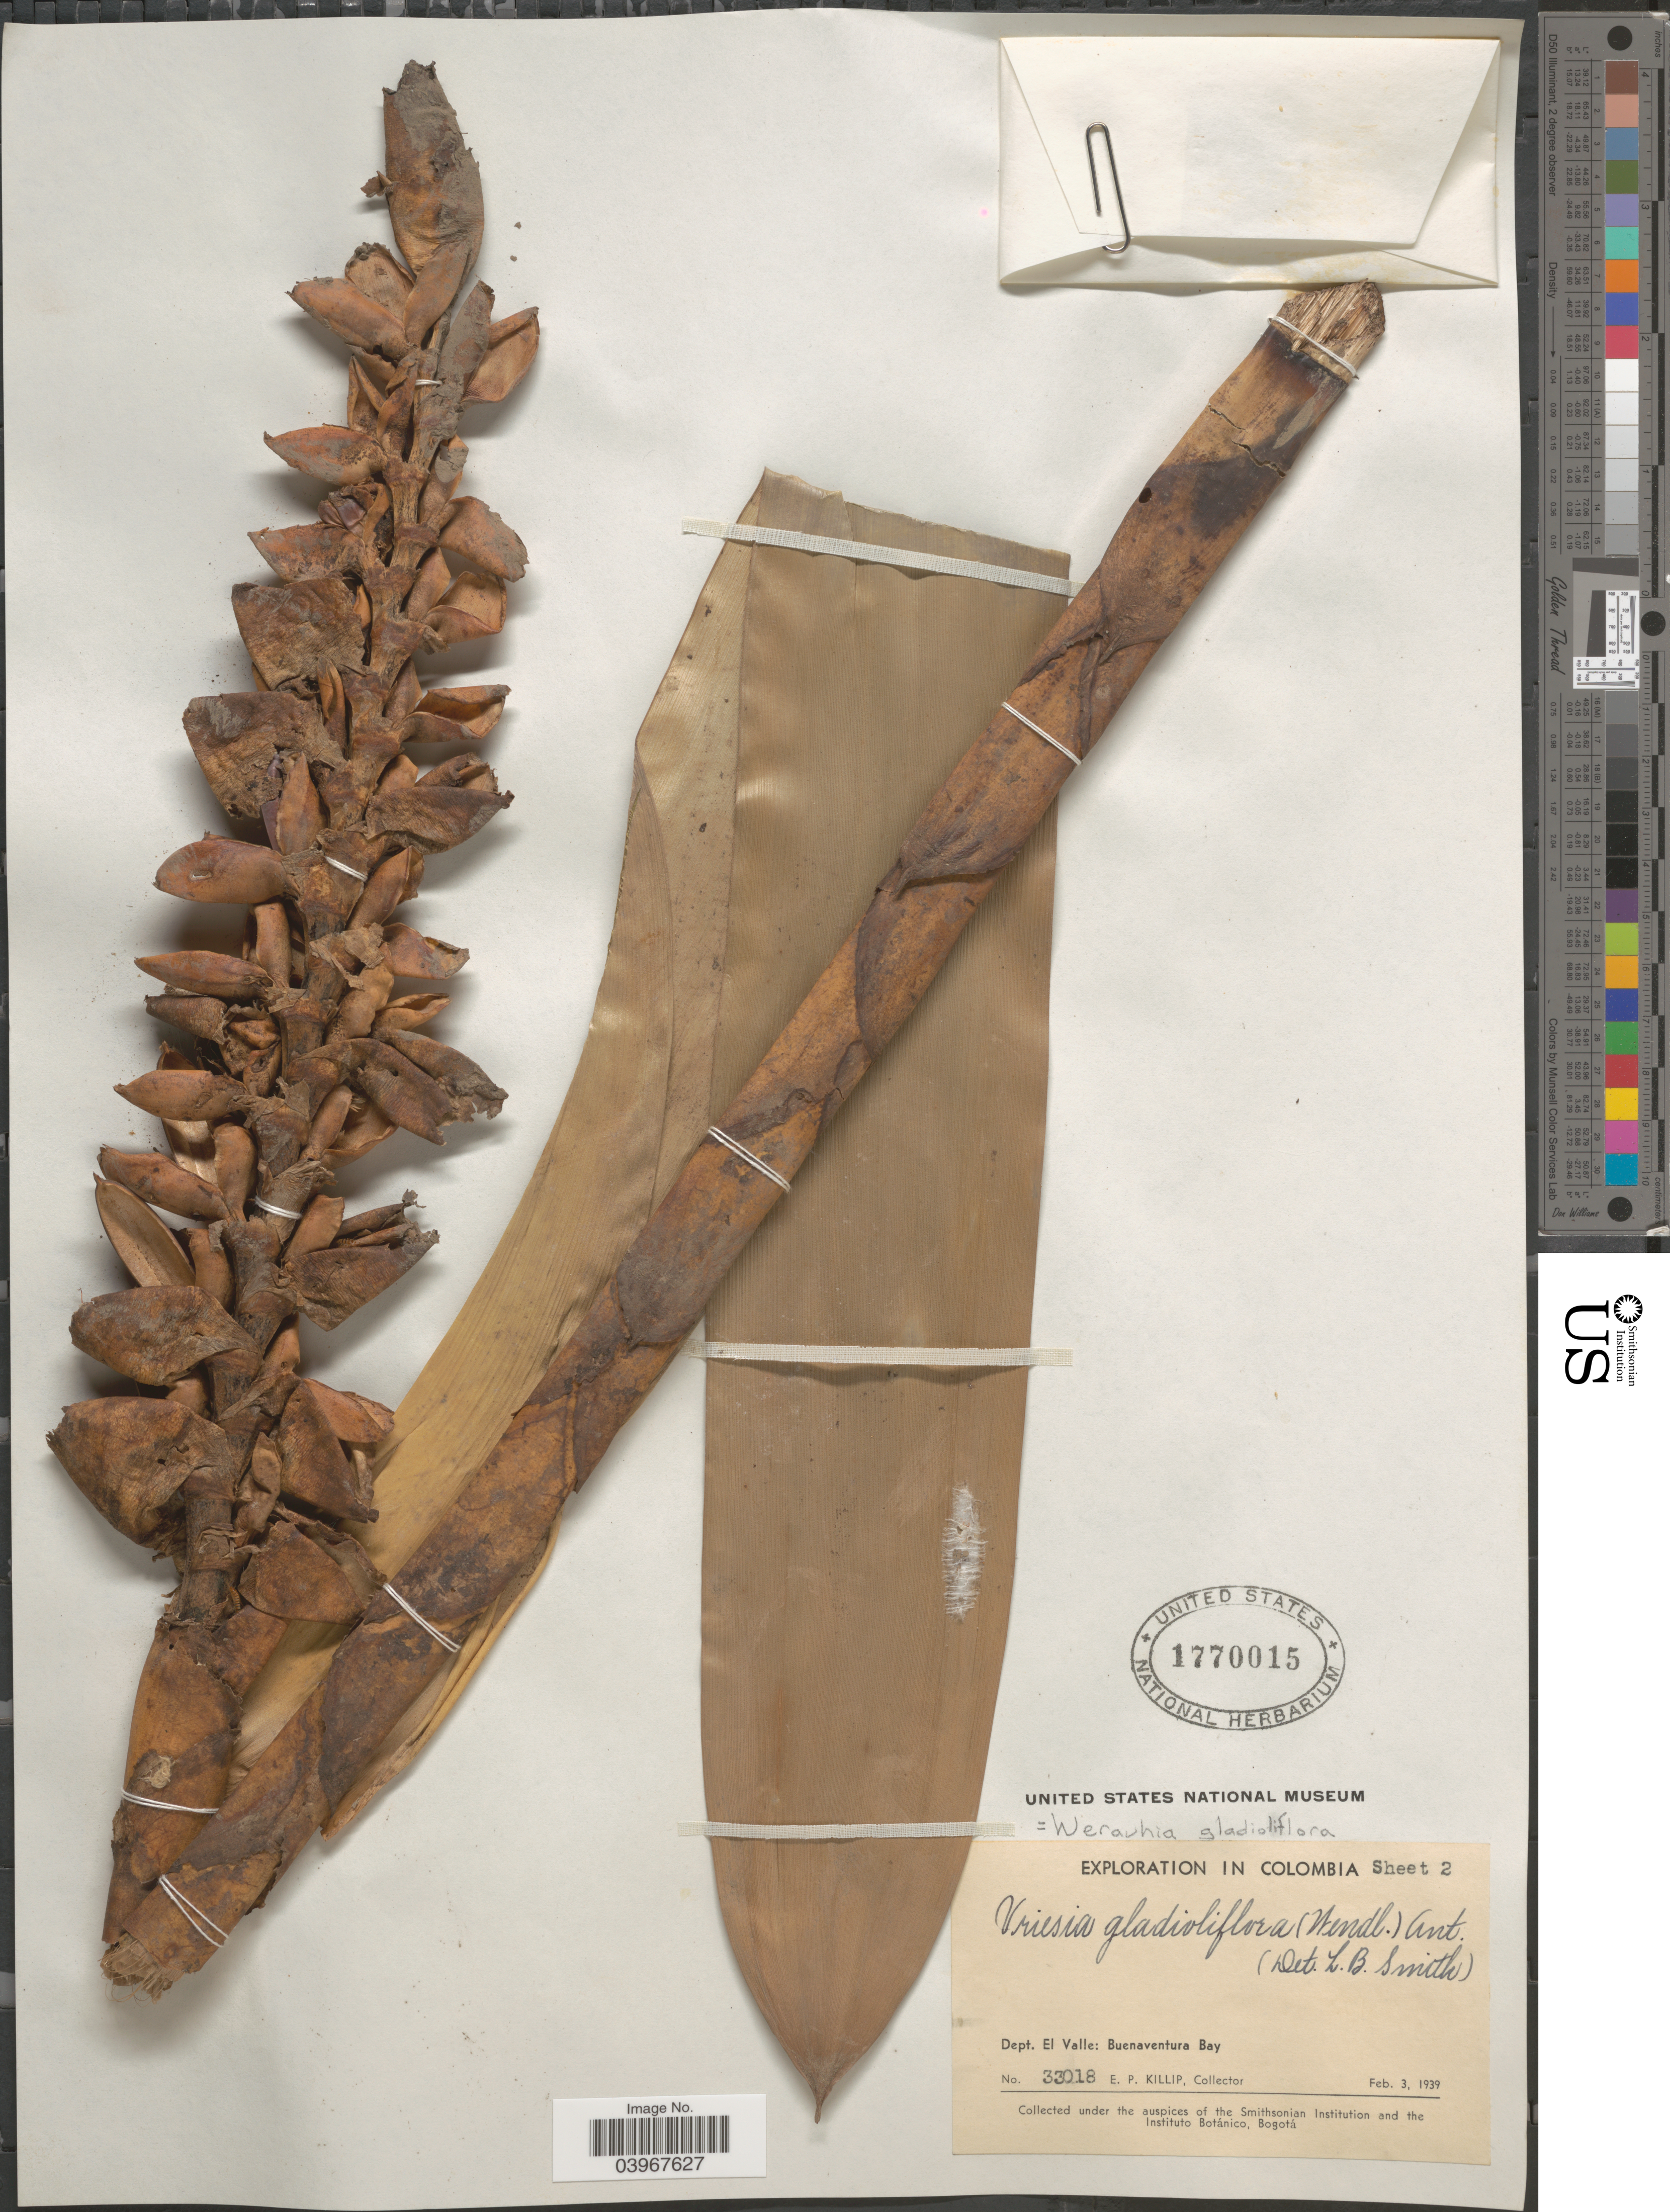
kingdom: Plantae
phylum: Tracheophyta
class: Liliopsida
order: Poales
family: Bromeliaceae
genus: Werauhia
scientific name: Werauhia gladioliflora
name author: (H. Wendl.) J.R. Grant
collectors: E. P. Killip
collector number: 33018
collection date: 1939-02-03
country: Colombia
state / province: Valle del Cauca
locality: Dept. El Valle: Buenaventura Bay.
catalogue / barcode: US 1770015